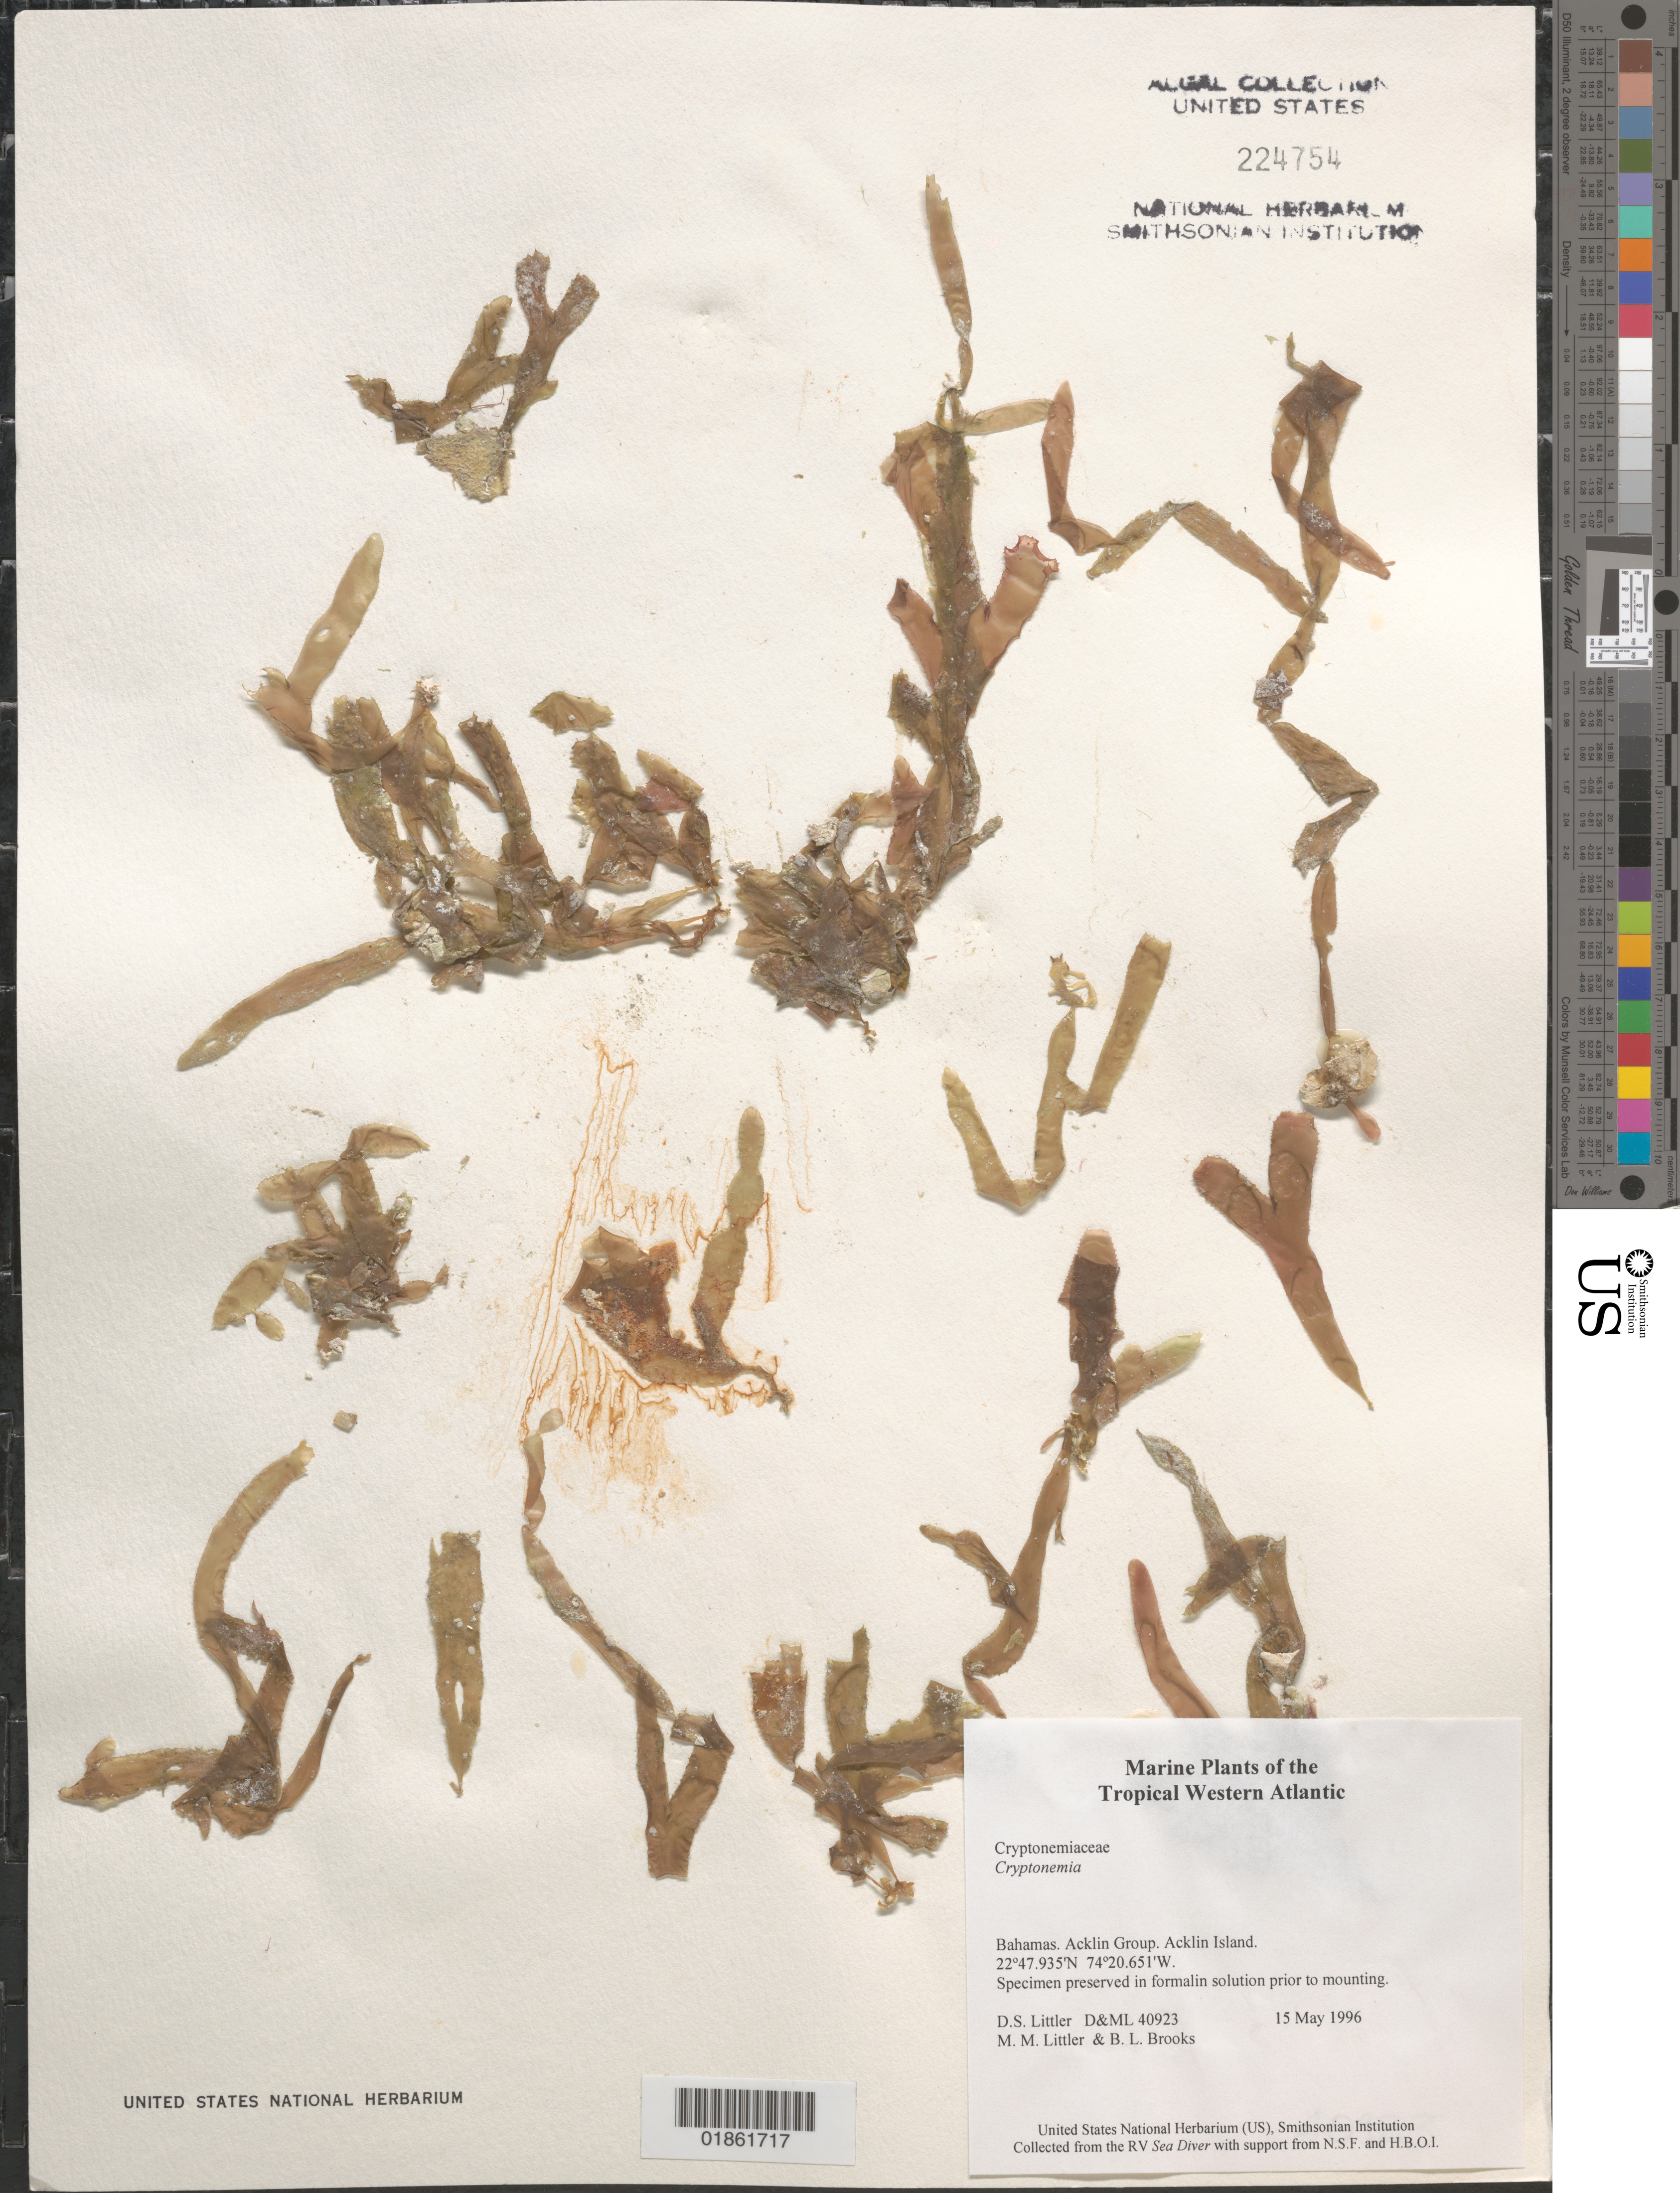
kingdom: Plantae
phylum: Rhodophyta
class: Florideophyceae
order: Halymeniales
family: Halymeniaceae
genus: Cryptonemia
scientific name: Cryptonemia sp.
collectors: D. S. Littler & M. M. Littler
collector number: D&ML 40923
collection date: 1996-05-16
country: Bahamas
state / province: Crooked Island and Long Cay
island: Crooked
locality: Acklin Is. NW Crooked Is.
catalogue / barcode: US 224754